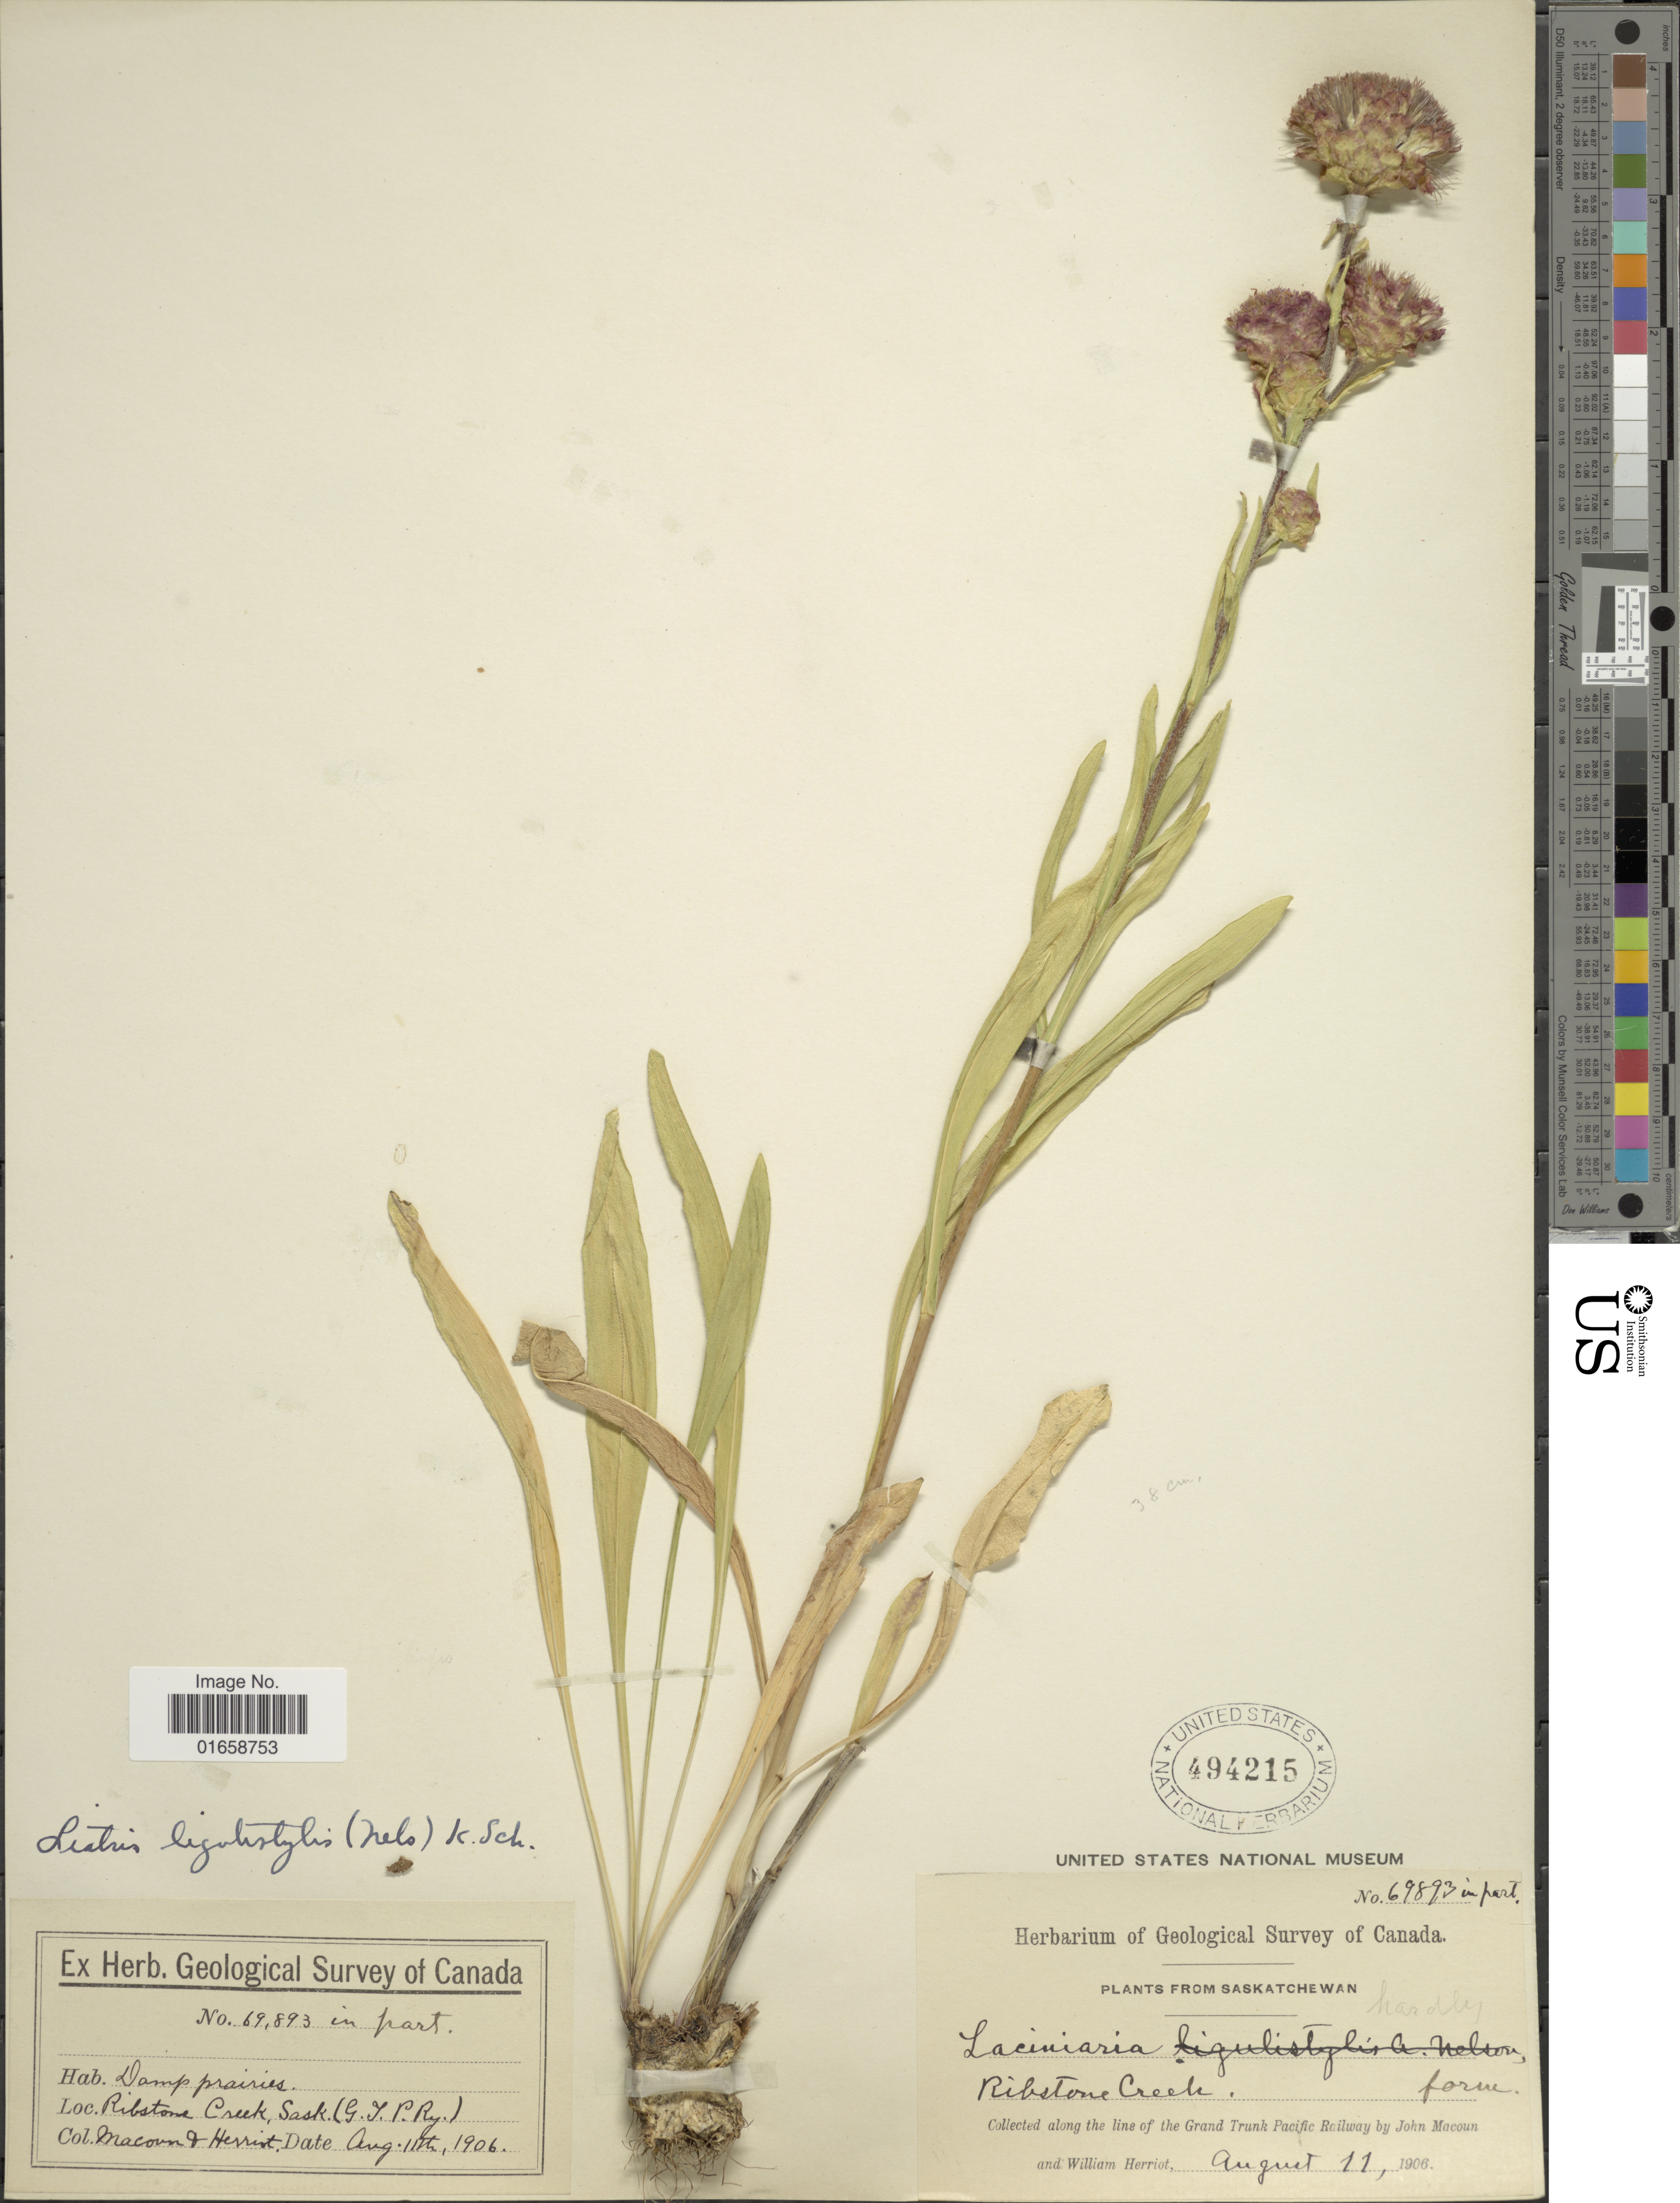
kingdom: Plantae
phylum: Tracheophyta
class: Magnoliopsida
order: Asterales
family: Asteraceae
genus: Liatris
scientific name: Liatris ligulistylis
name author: (A. Nelson) K. Schum.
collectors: J. Macoun & W. Herriot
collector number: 69893 in part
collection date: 1906-08-11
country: Canada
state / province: Saskatchewan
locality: Ribstone Creek (G.I.P.R.), along the line tof the Grand Trunk Pacific Railway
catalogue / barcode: US 494215